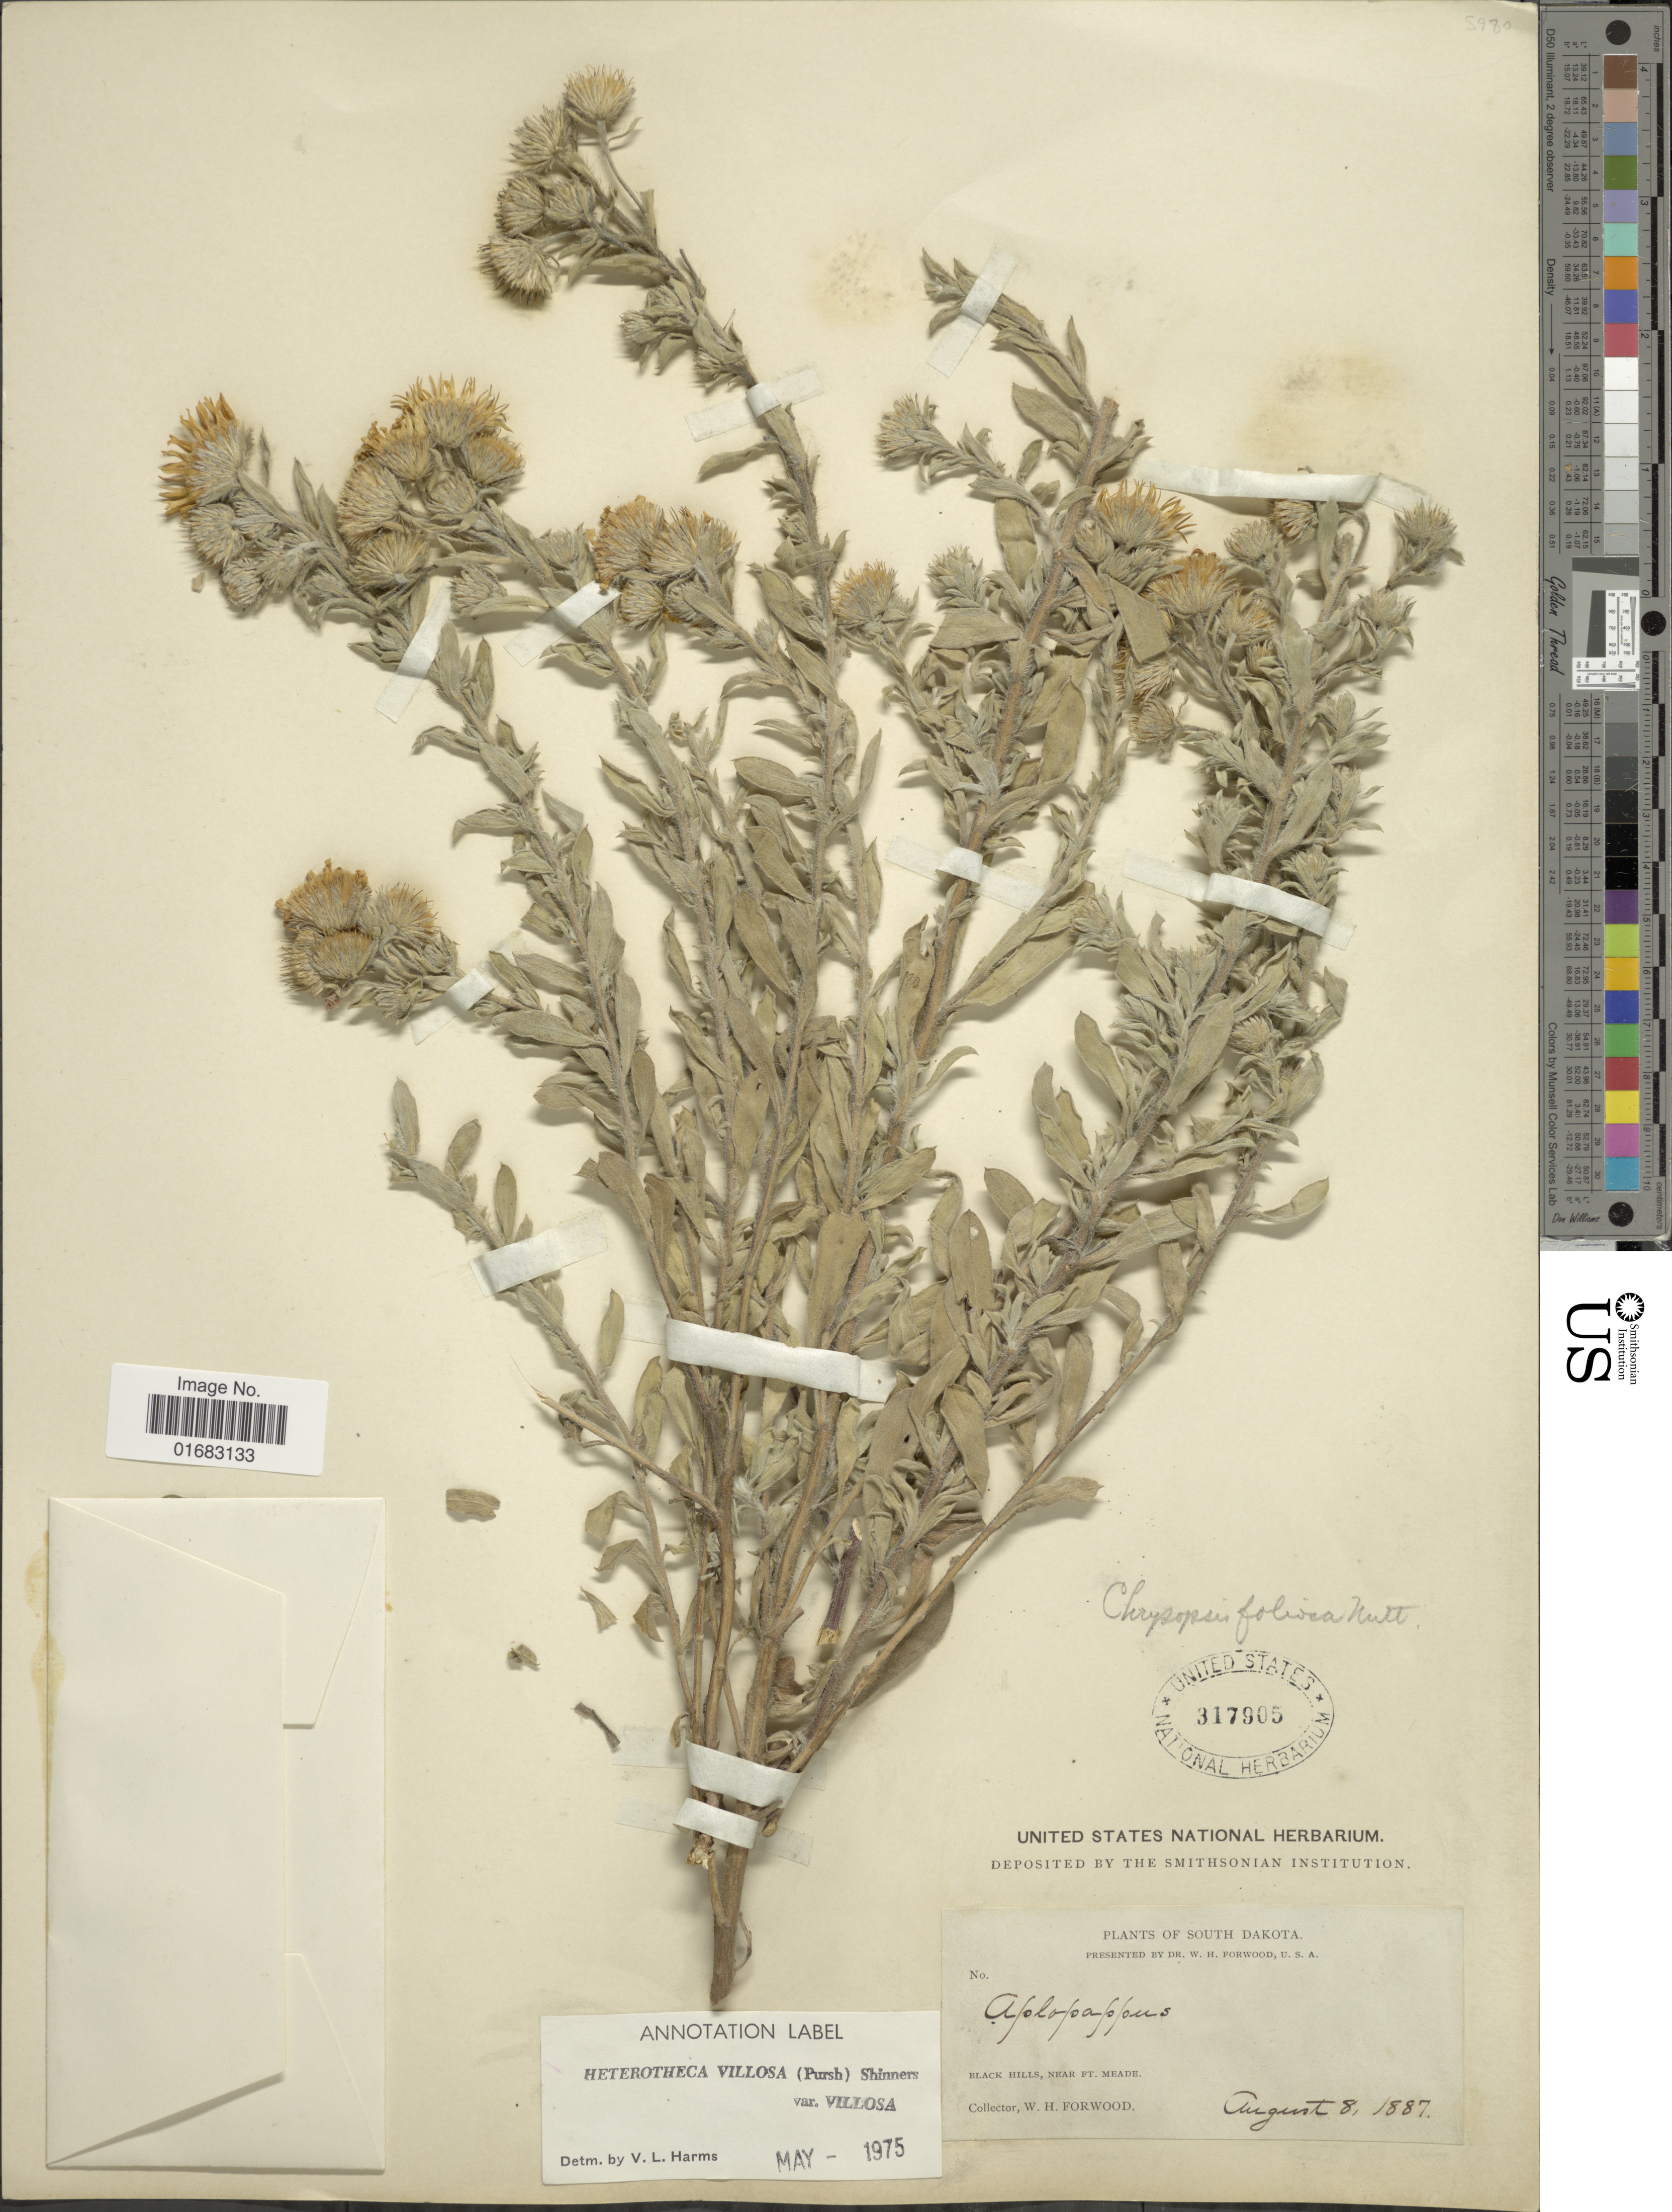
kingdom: Plantae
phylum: Tracheophyta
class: Magnoliopsida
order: Asterales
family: Asteraceae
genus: Heterotheca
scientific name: Heterotheca villosa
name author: (Pursh) Shinners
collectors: W. Forwood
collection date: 1887-08-08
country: United States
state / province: South Dakota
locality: Black Hills, near Ft. Meade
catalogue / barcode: US 317905